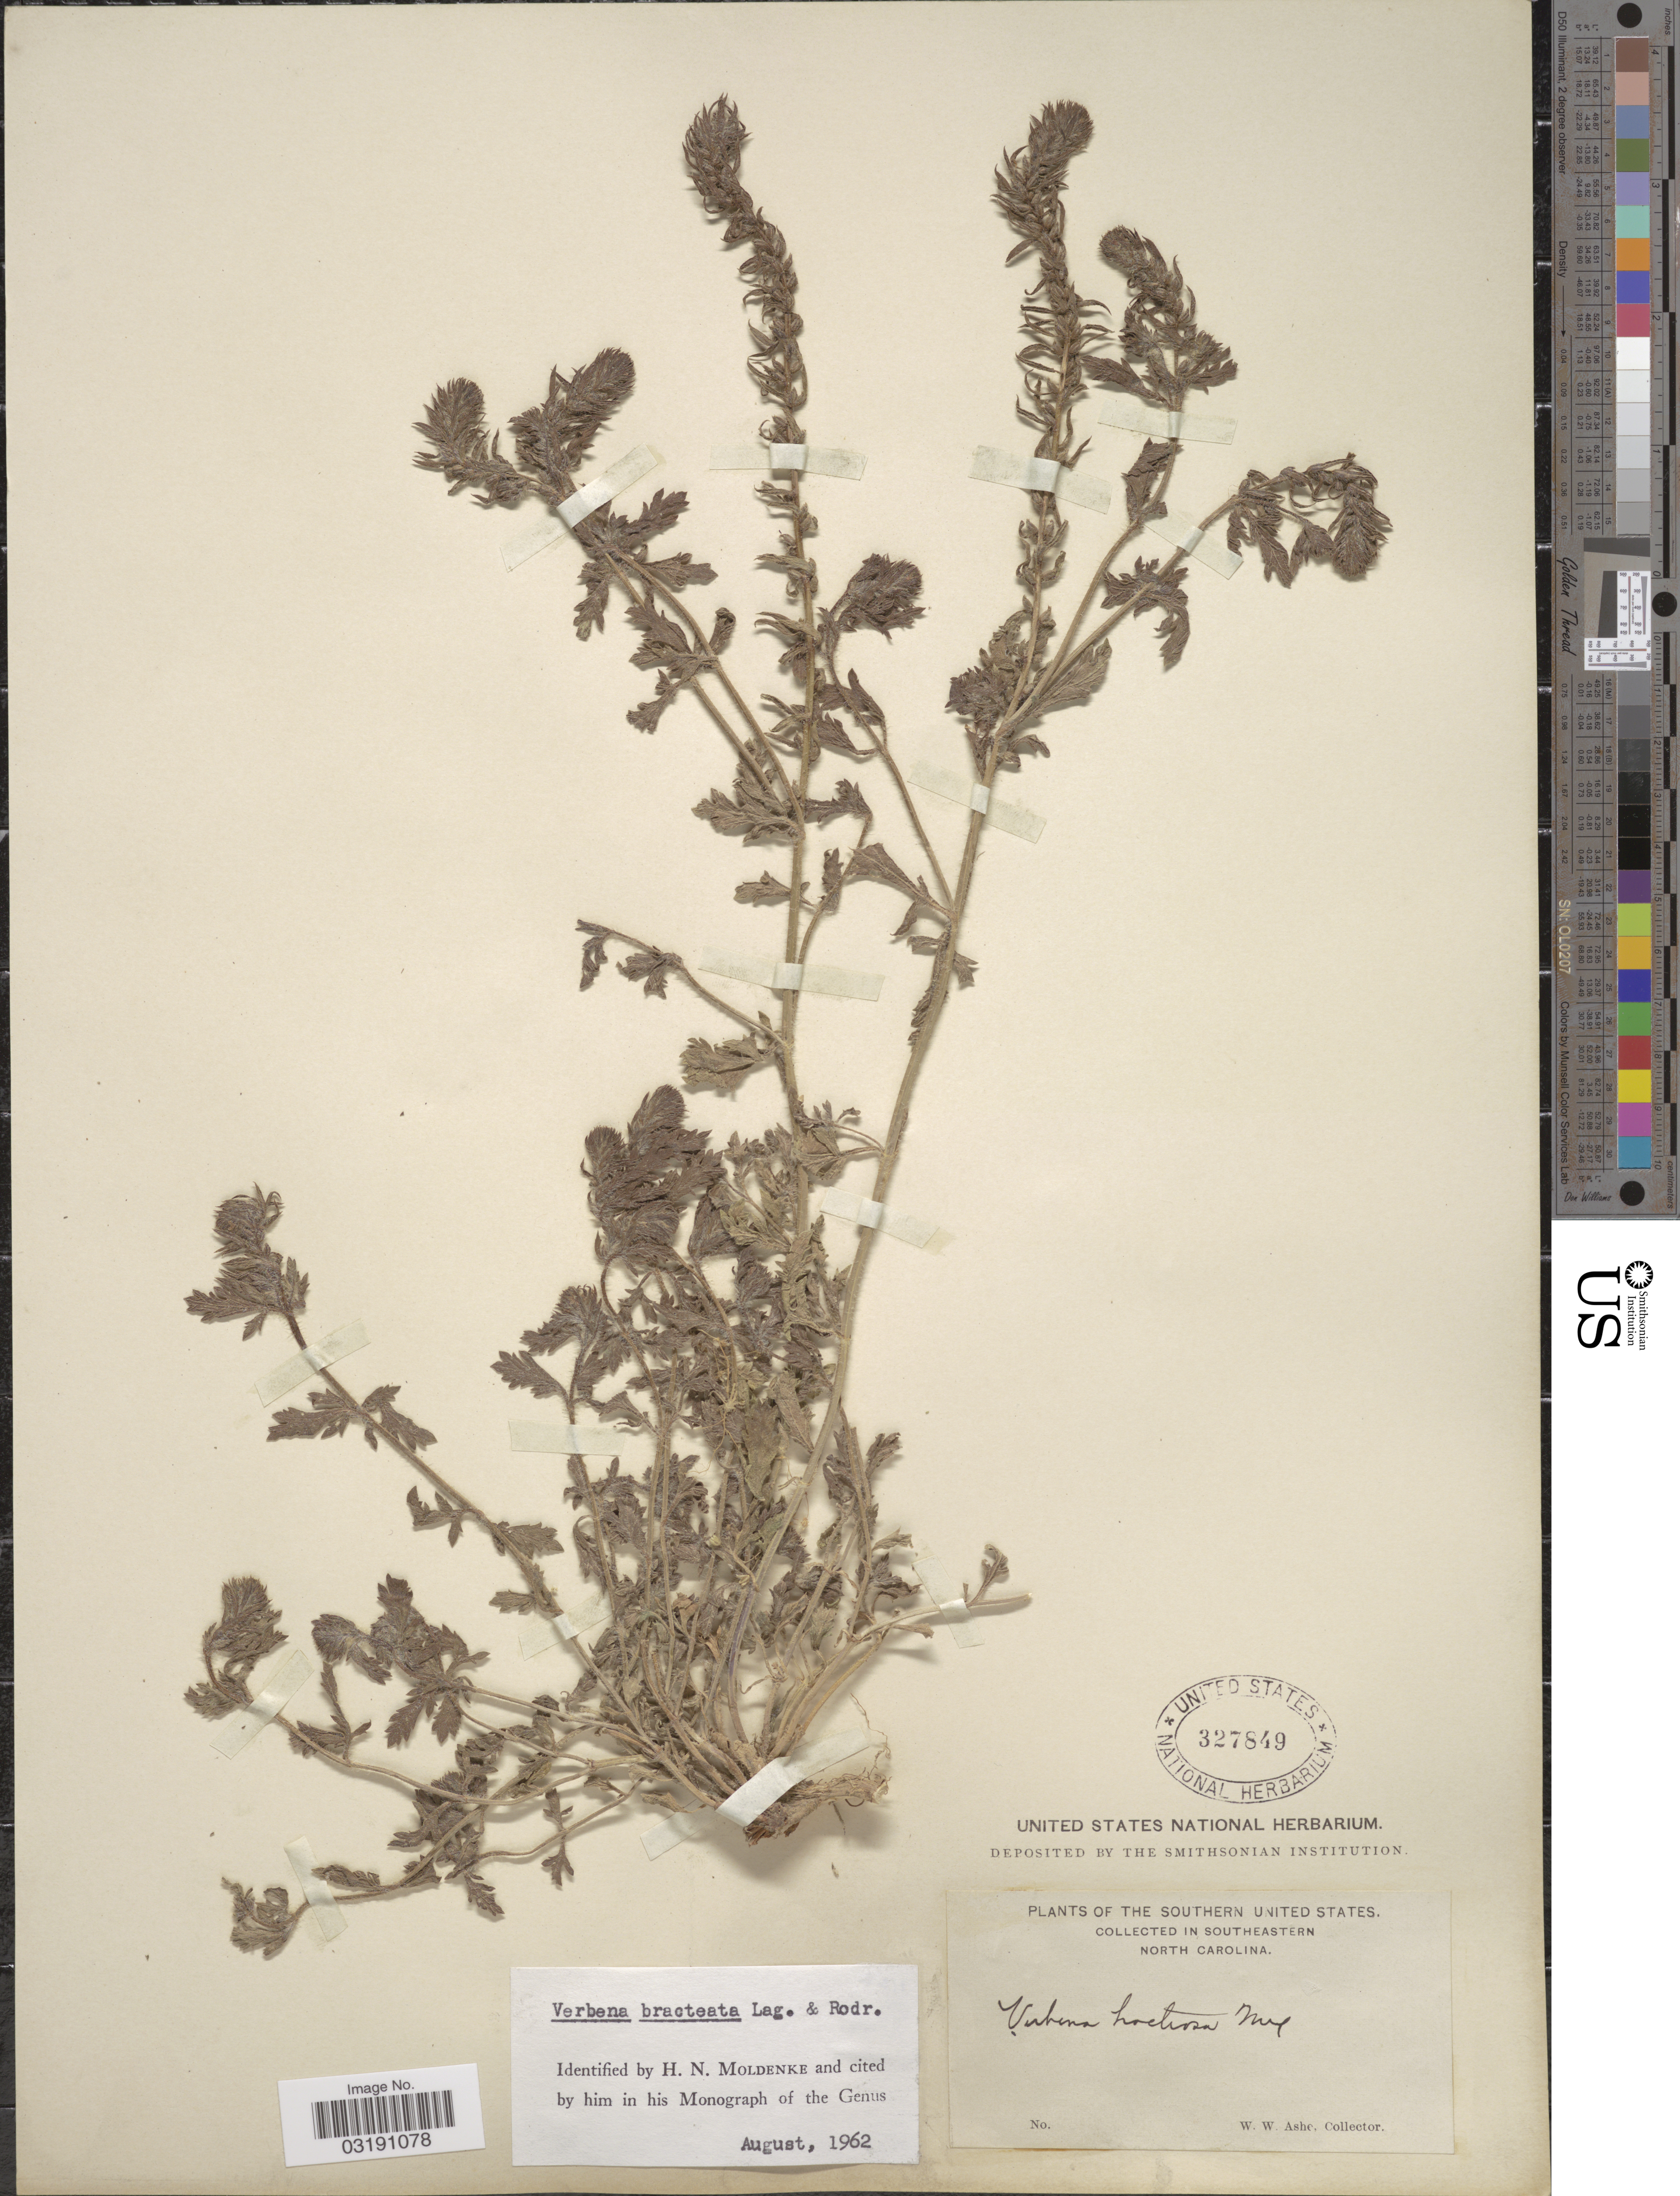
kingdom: Plantae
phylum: Tracheophyta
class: Magnoliopsida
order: Lamiales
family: Verbenaceae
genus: Verbena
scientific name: Verbena bracteata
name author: Cav. ex Lag. & Rodr.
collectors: W. W. Ashe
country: United States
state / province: North Carolina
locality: The Southern United States. Southeastern North Carolina.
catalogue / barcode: US 327849